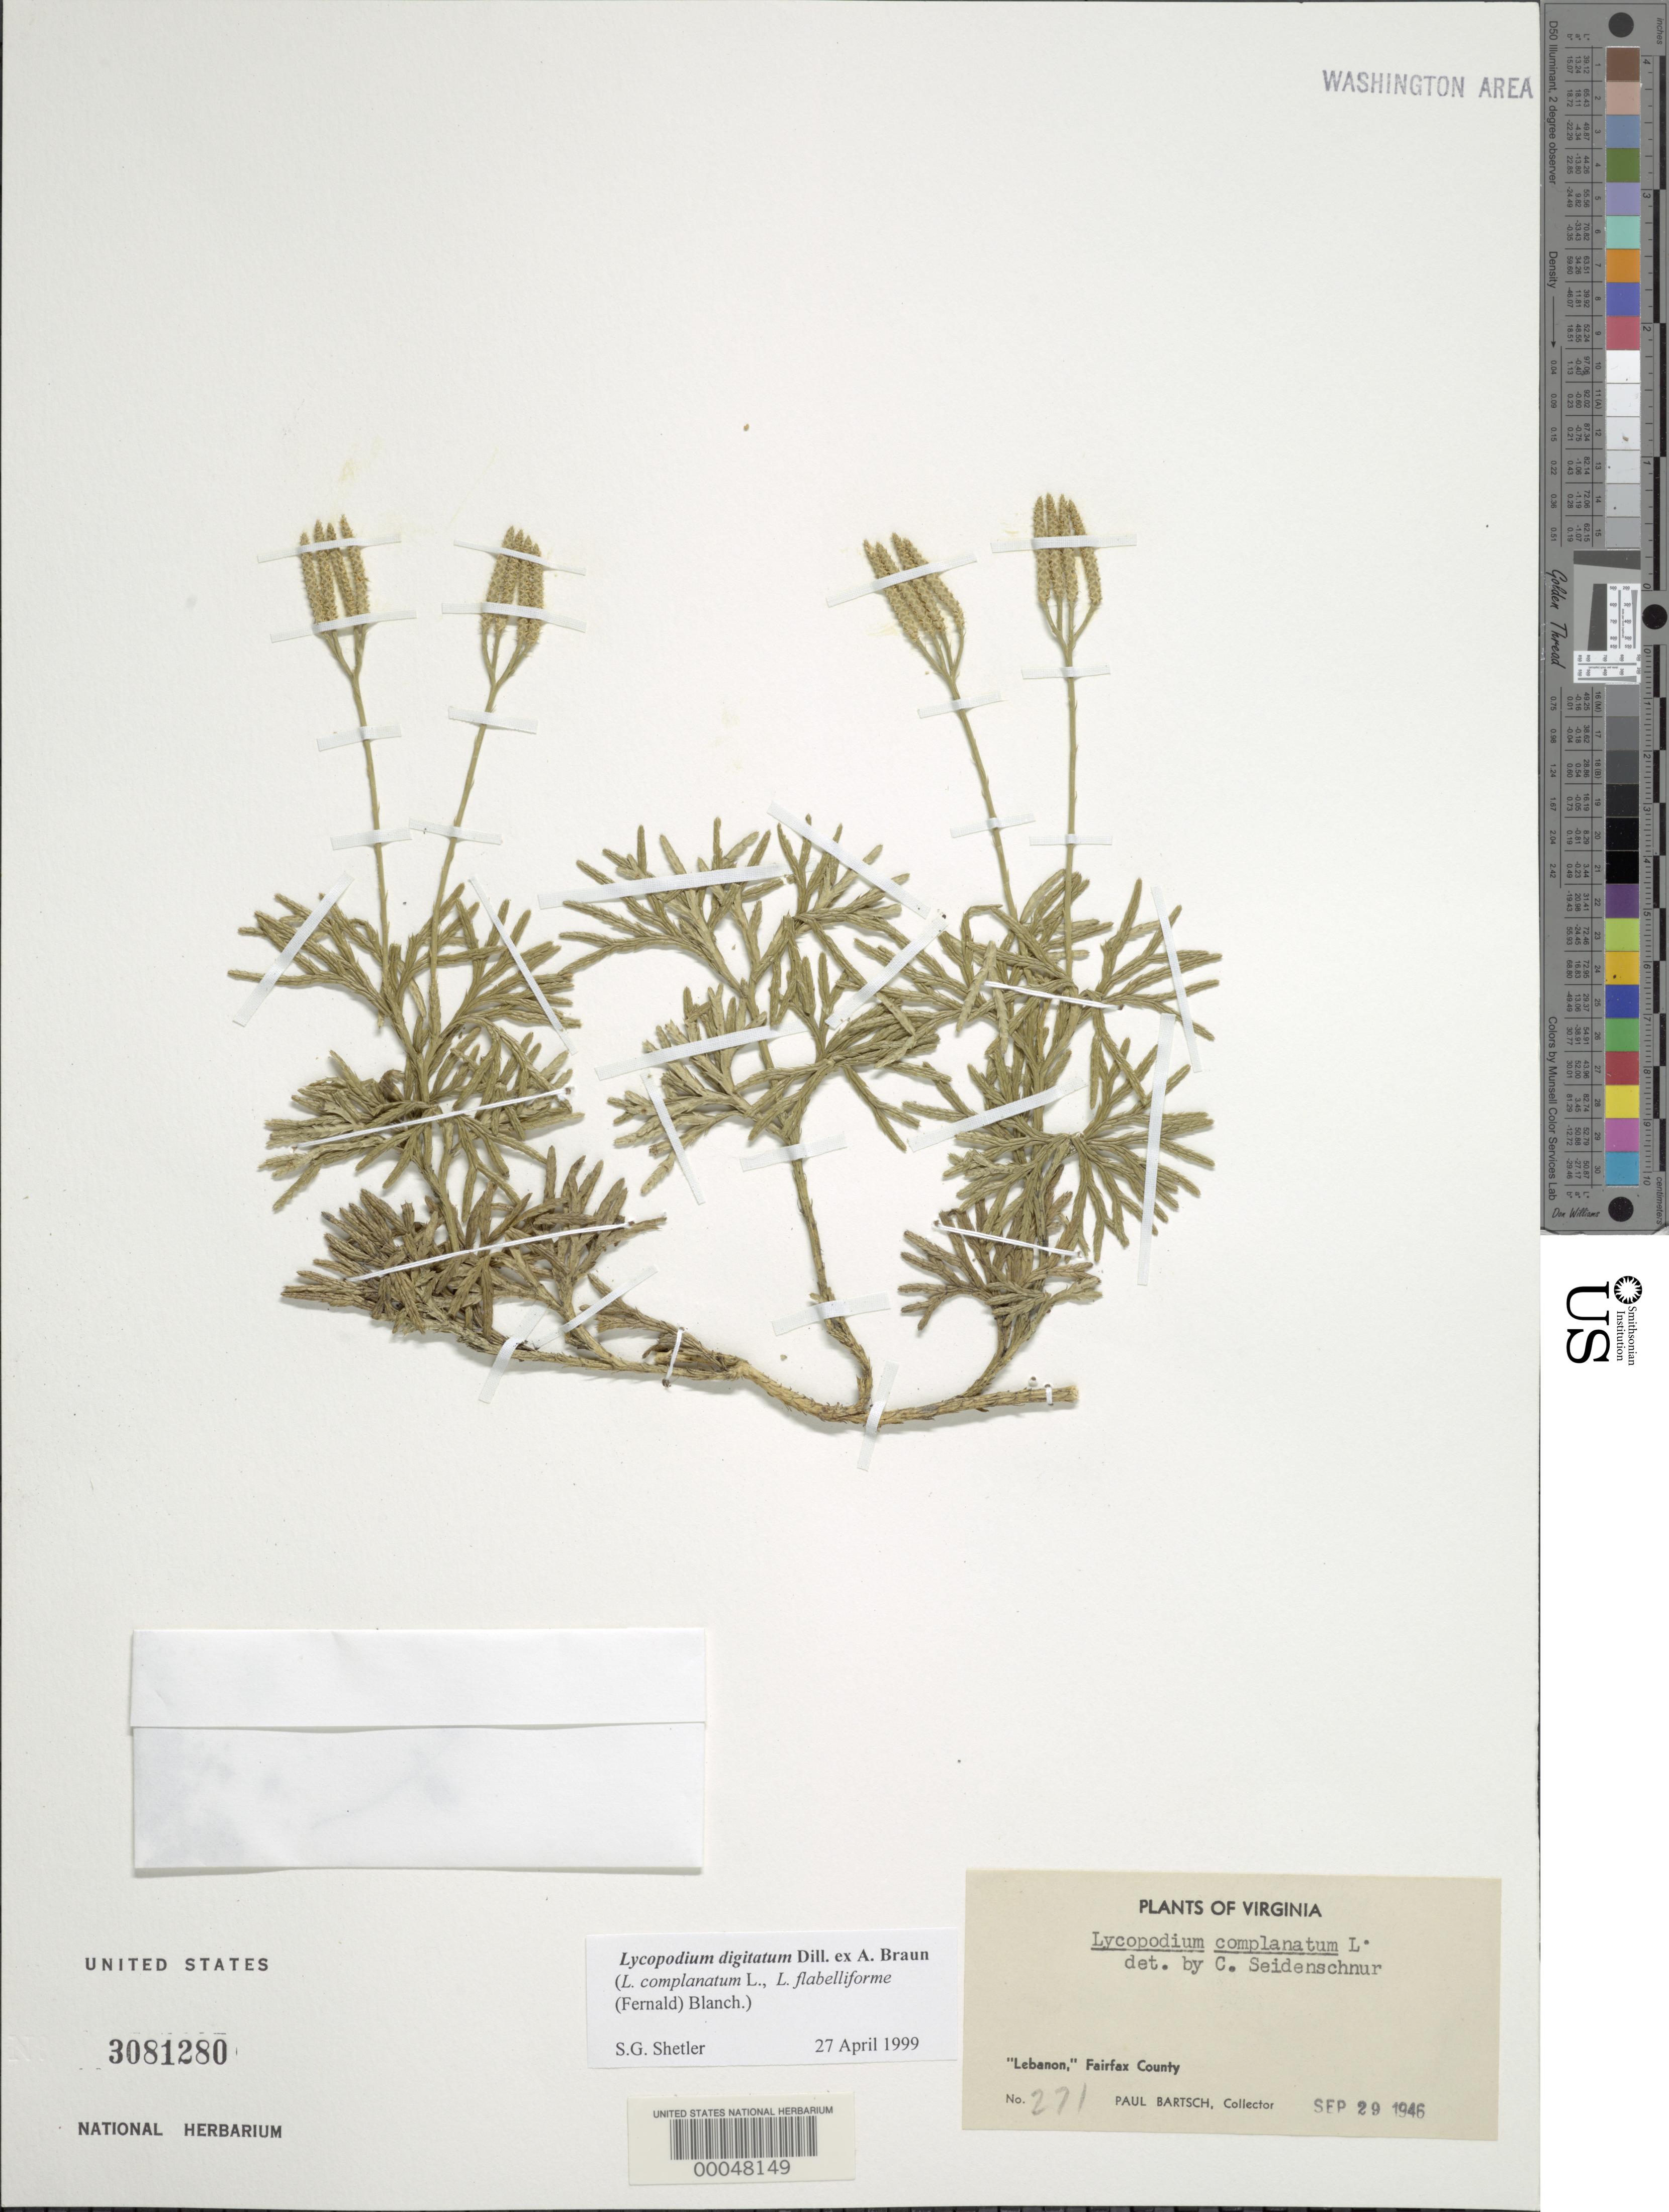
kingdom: Plantae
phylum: Tracheophyta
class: Lycopodiopsida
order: Lycopodiales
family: Lycopodiaceae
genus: Diphasiastrum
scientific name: Diphasiastrum digitatum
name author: (Dill. ex A. Braun) Holub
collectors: P. Bartsch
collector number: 271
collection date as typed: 29 Sep 1946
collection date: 1946-09-29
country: United States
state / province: Virginia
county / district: Fairfax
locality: Lebanon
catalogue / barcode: US 3081280